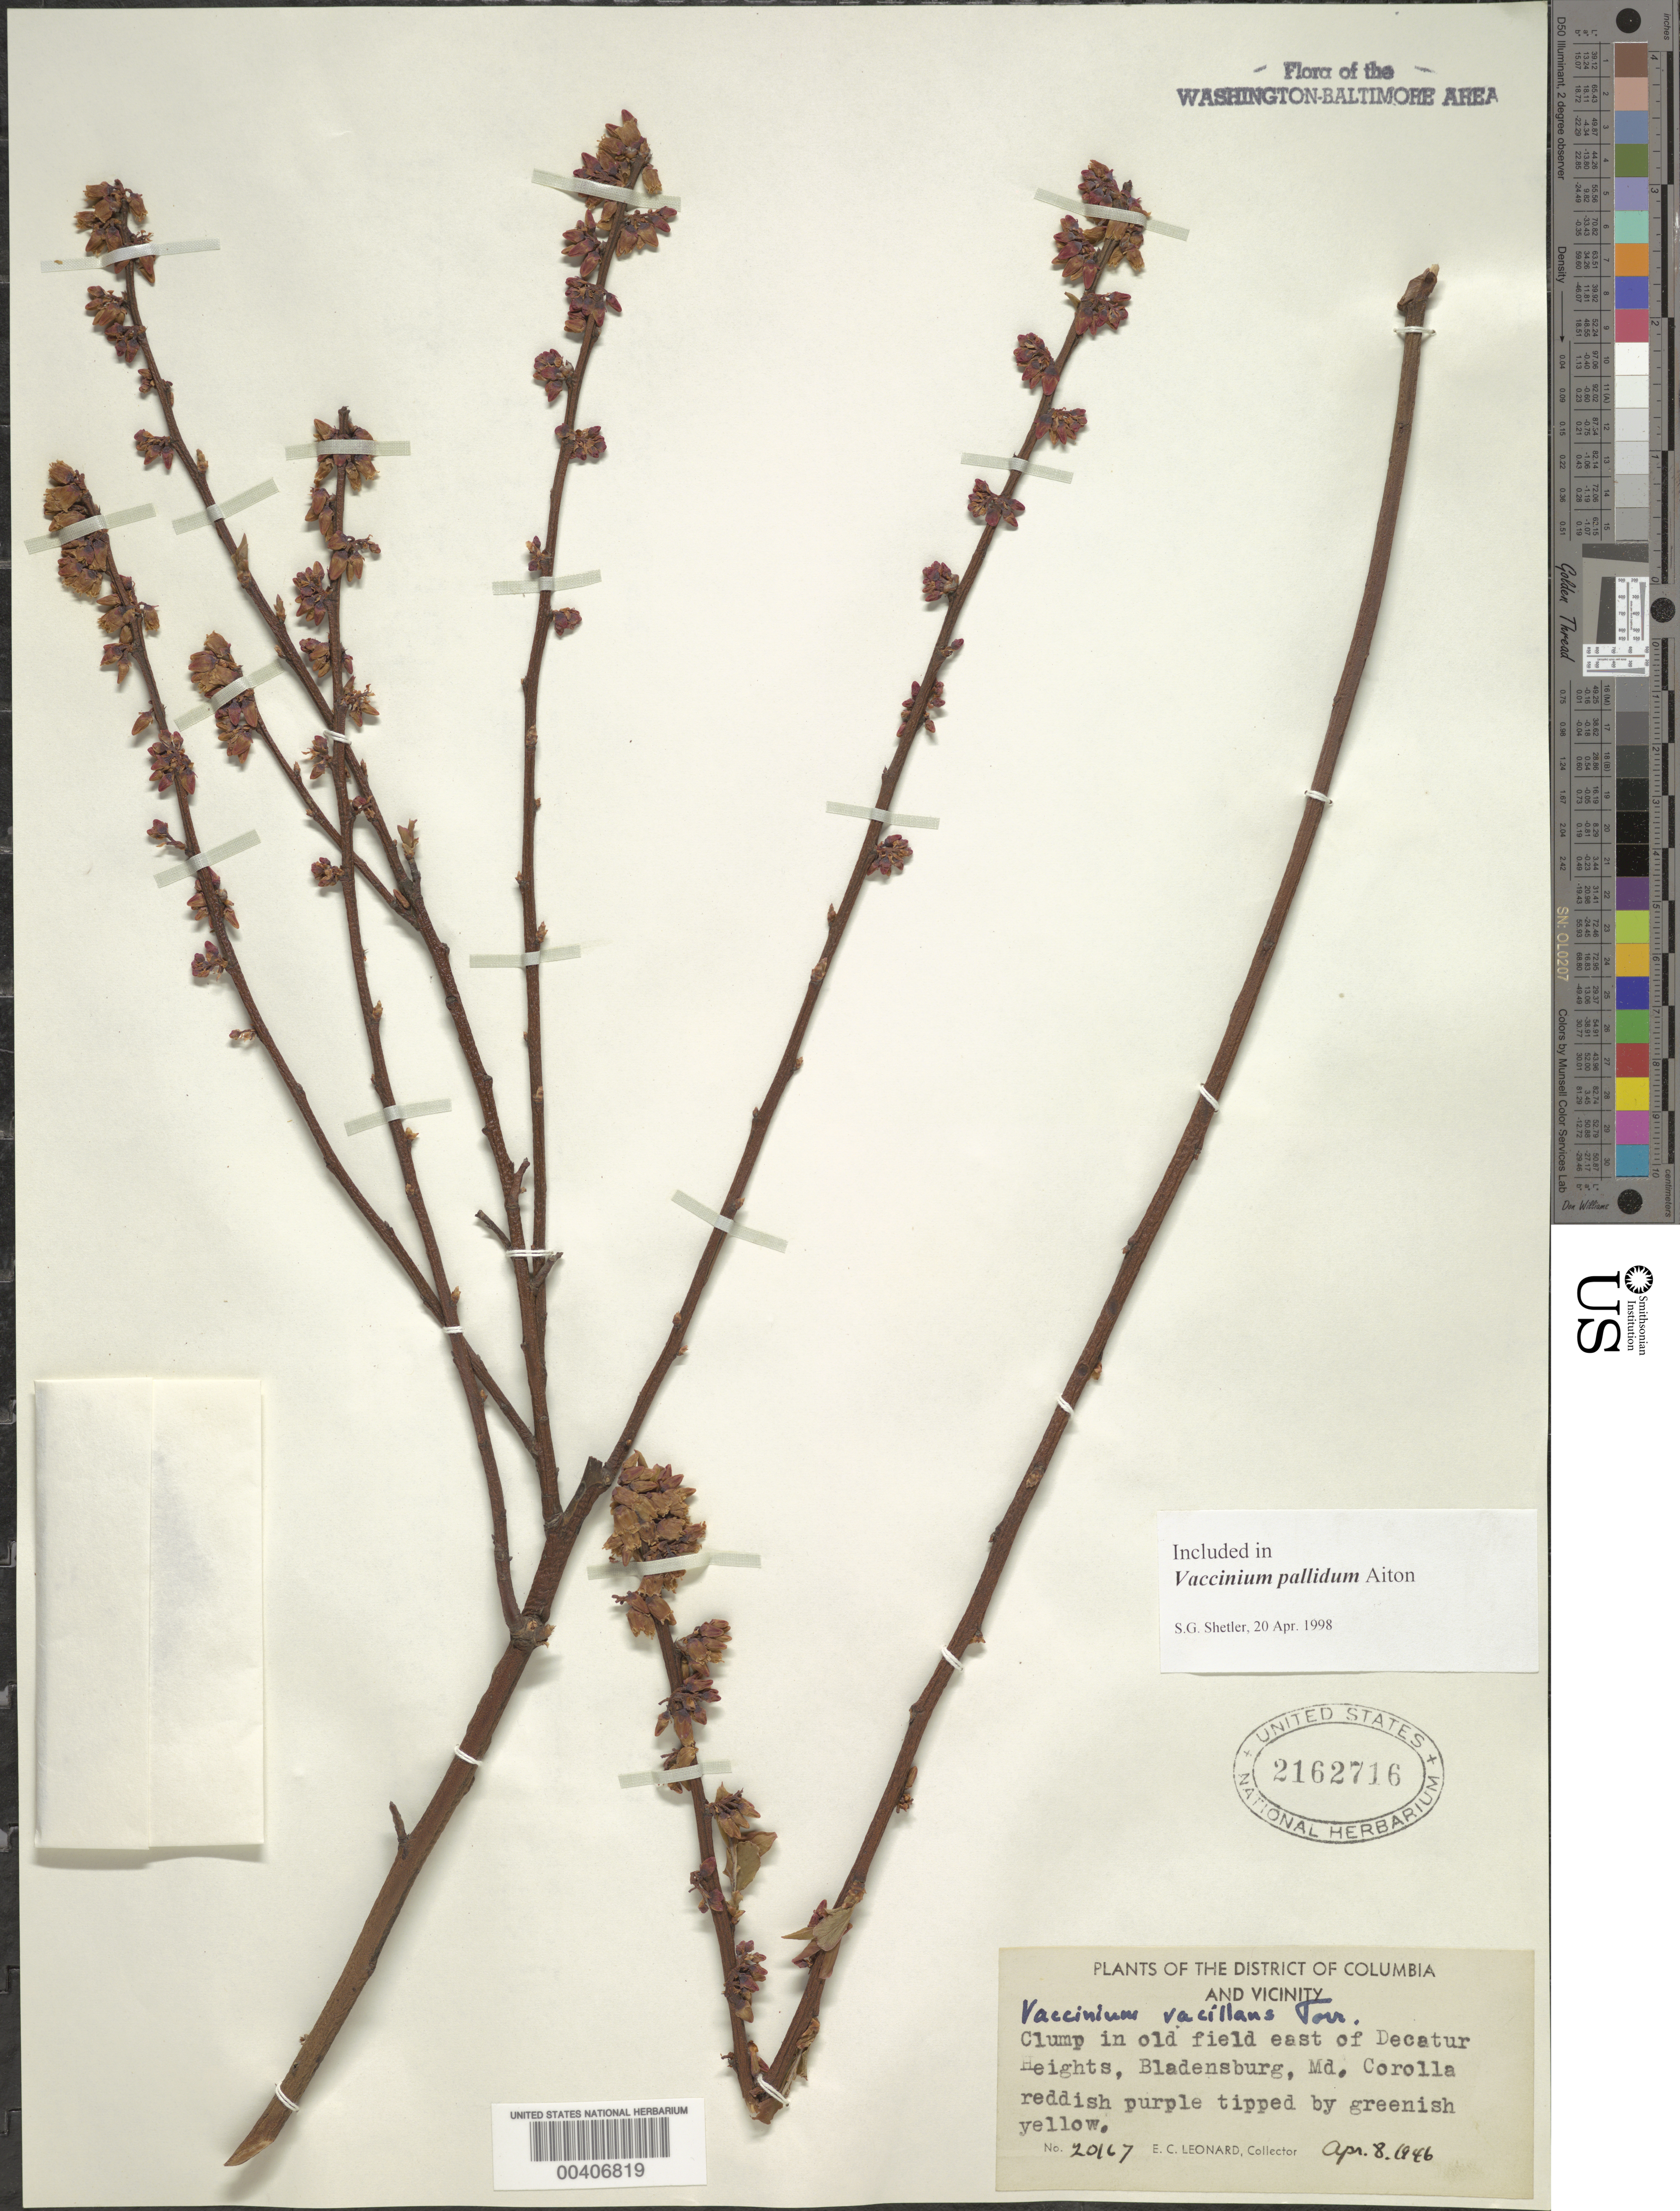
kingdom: Plantae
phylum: Tracheophyta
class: Magnoliopsida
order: Ericales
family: Ericaceae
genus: Vaccinium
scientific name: Vaccinium pallidum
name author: Aiton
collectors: E. C. Leonard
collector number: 20167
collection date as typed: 08 Apr 1946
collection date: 1946-04-08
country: United States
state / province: Maryland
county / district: Prince George's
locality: East of Decatur Heights Bladensburg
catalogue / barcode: US 2162716